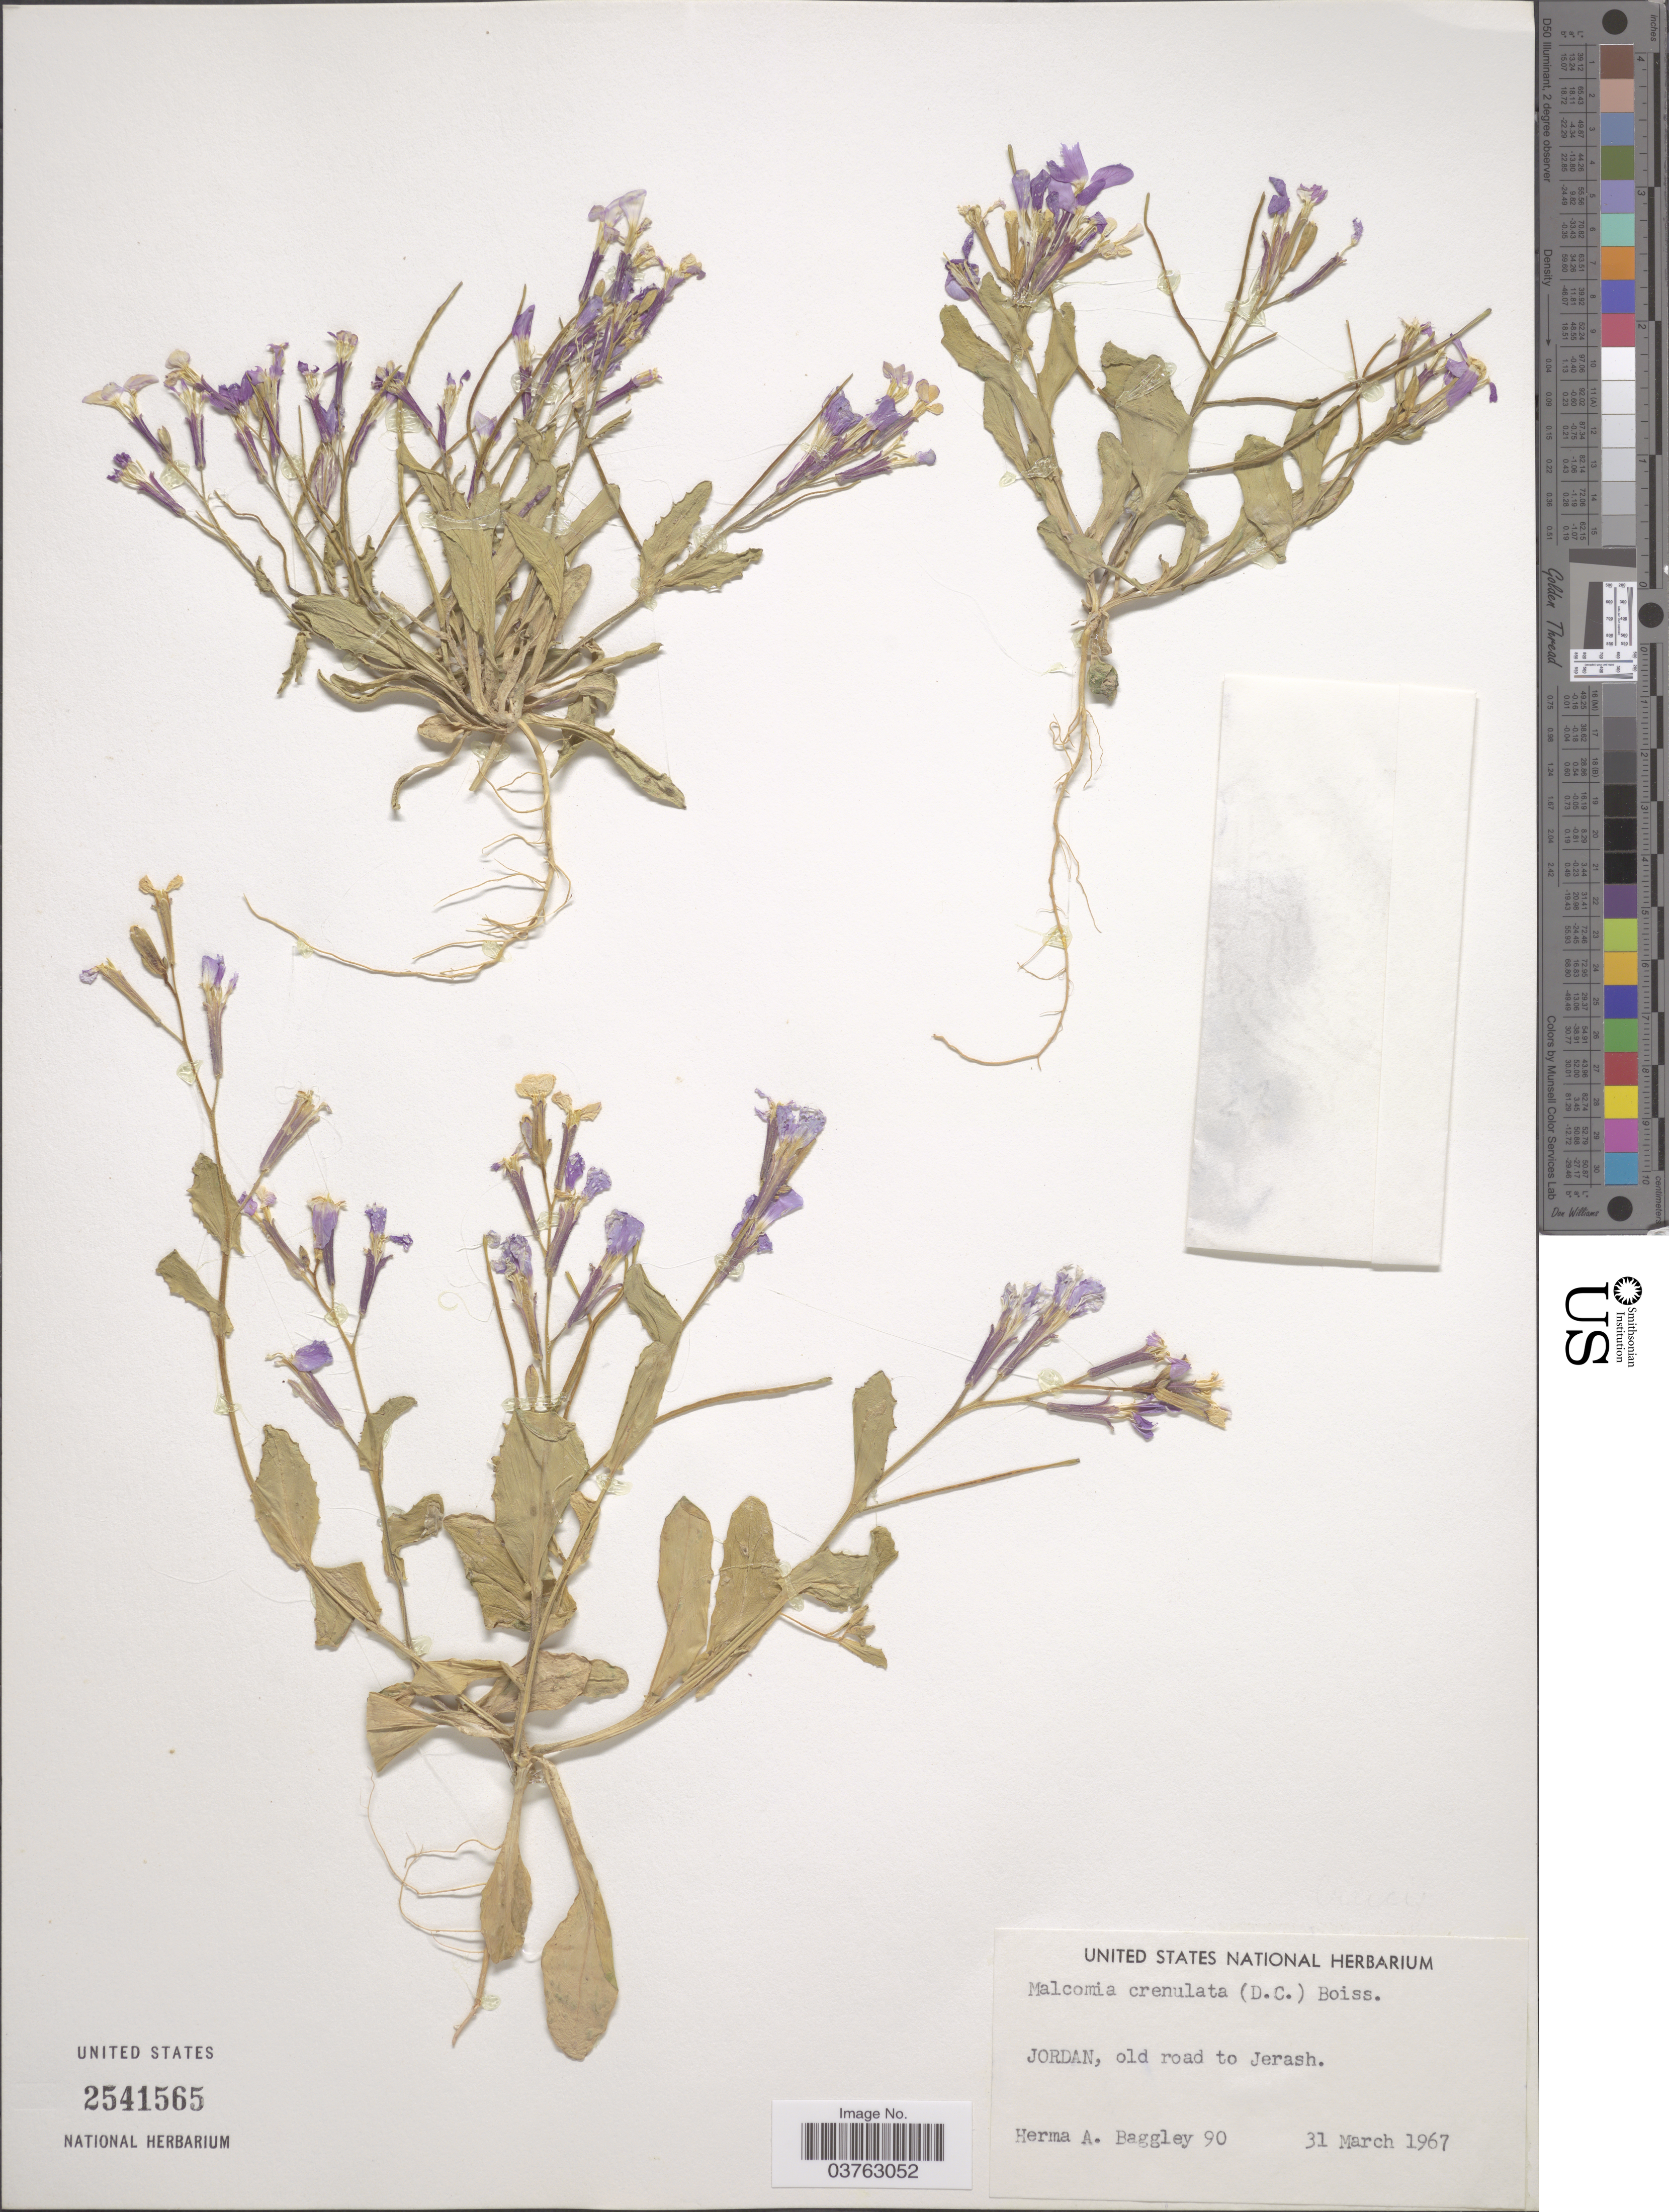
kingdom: Plantae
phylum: Tracheophyta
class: Magnoliopsida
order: Brassicales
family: Brassicaceae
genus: Malcolmia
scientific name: Malcolmia crenulata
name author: (DC.) Boiss.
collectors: H. Baggley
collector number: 90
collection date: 1967-03-31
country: Jordan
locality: Old road to Jerash.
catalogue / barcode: US 2541565